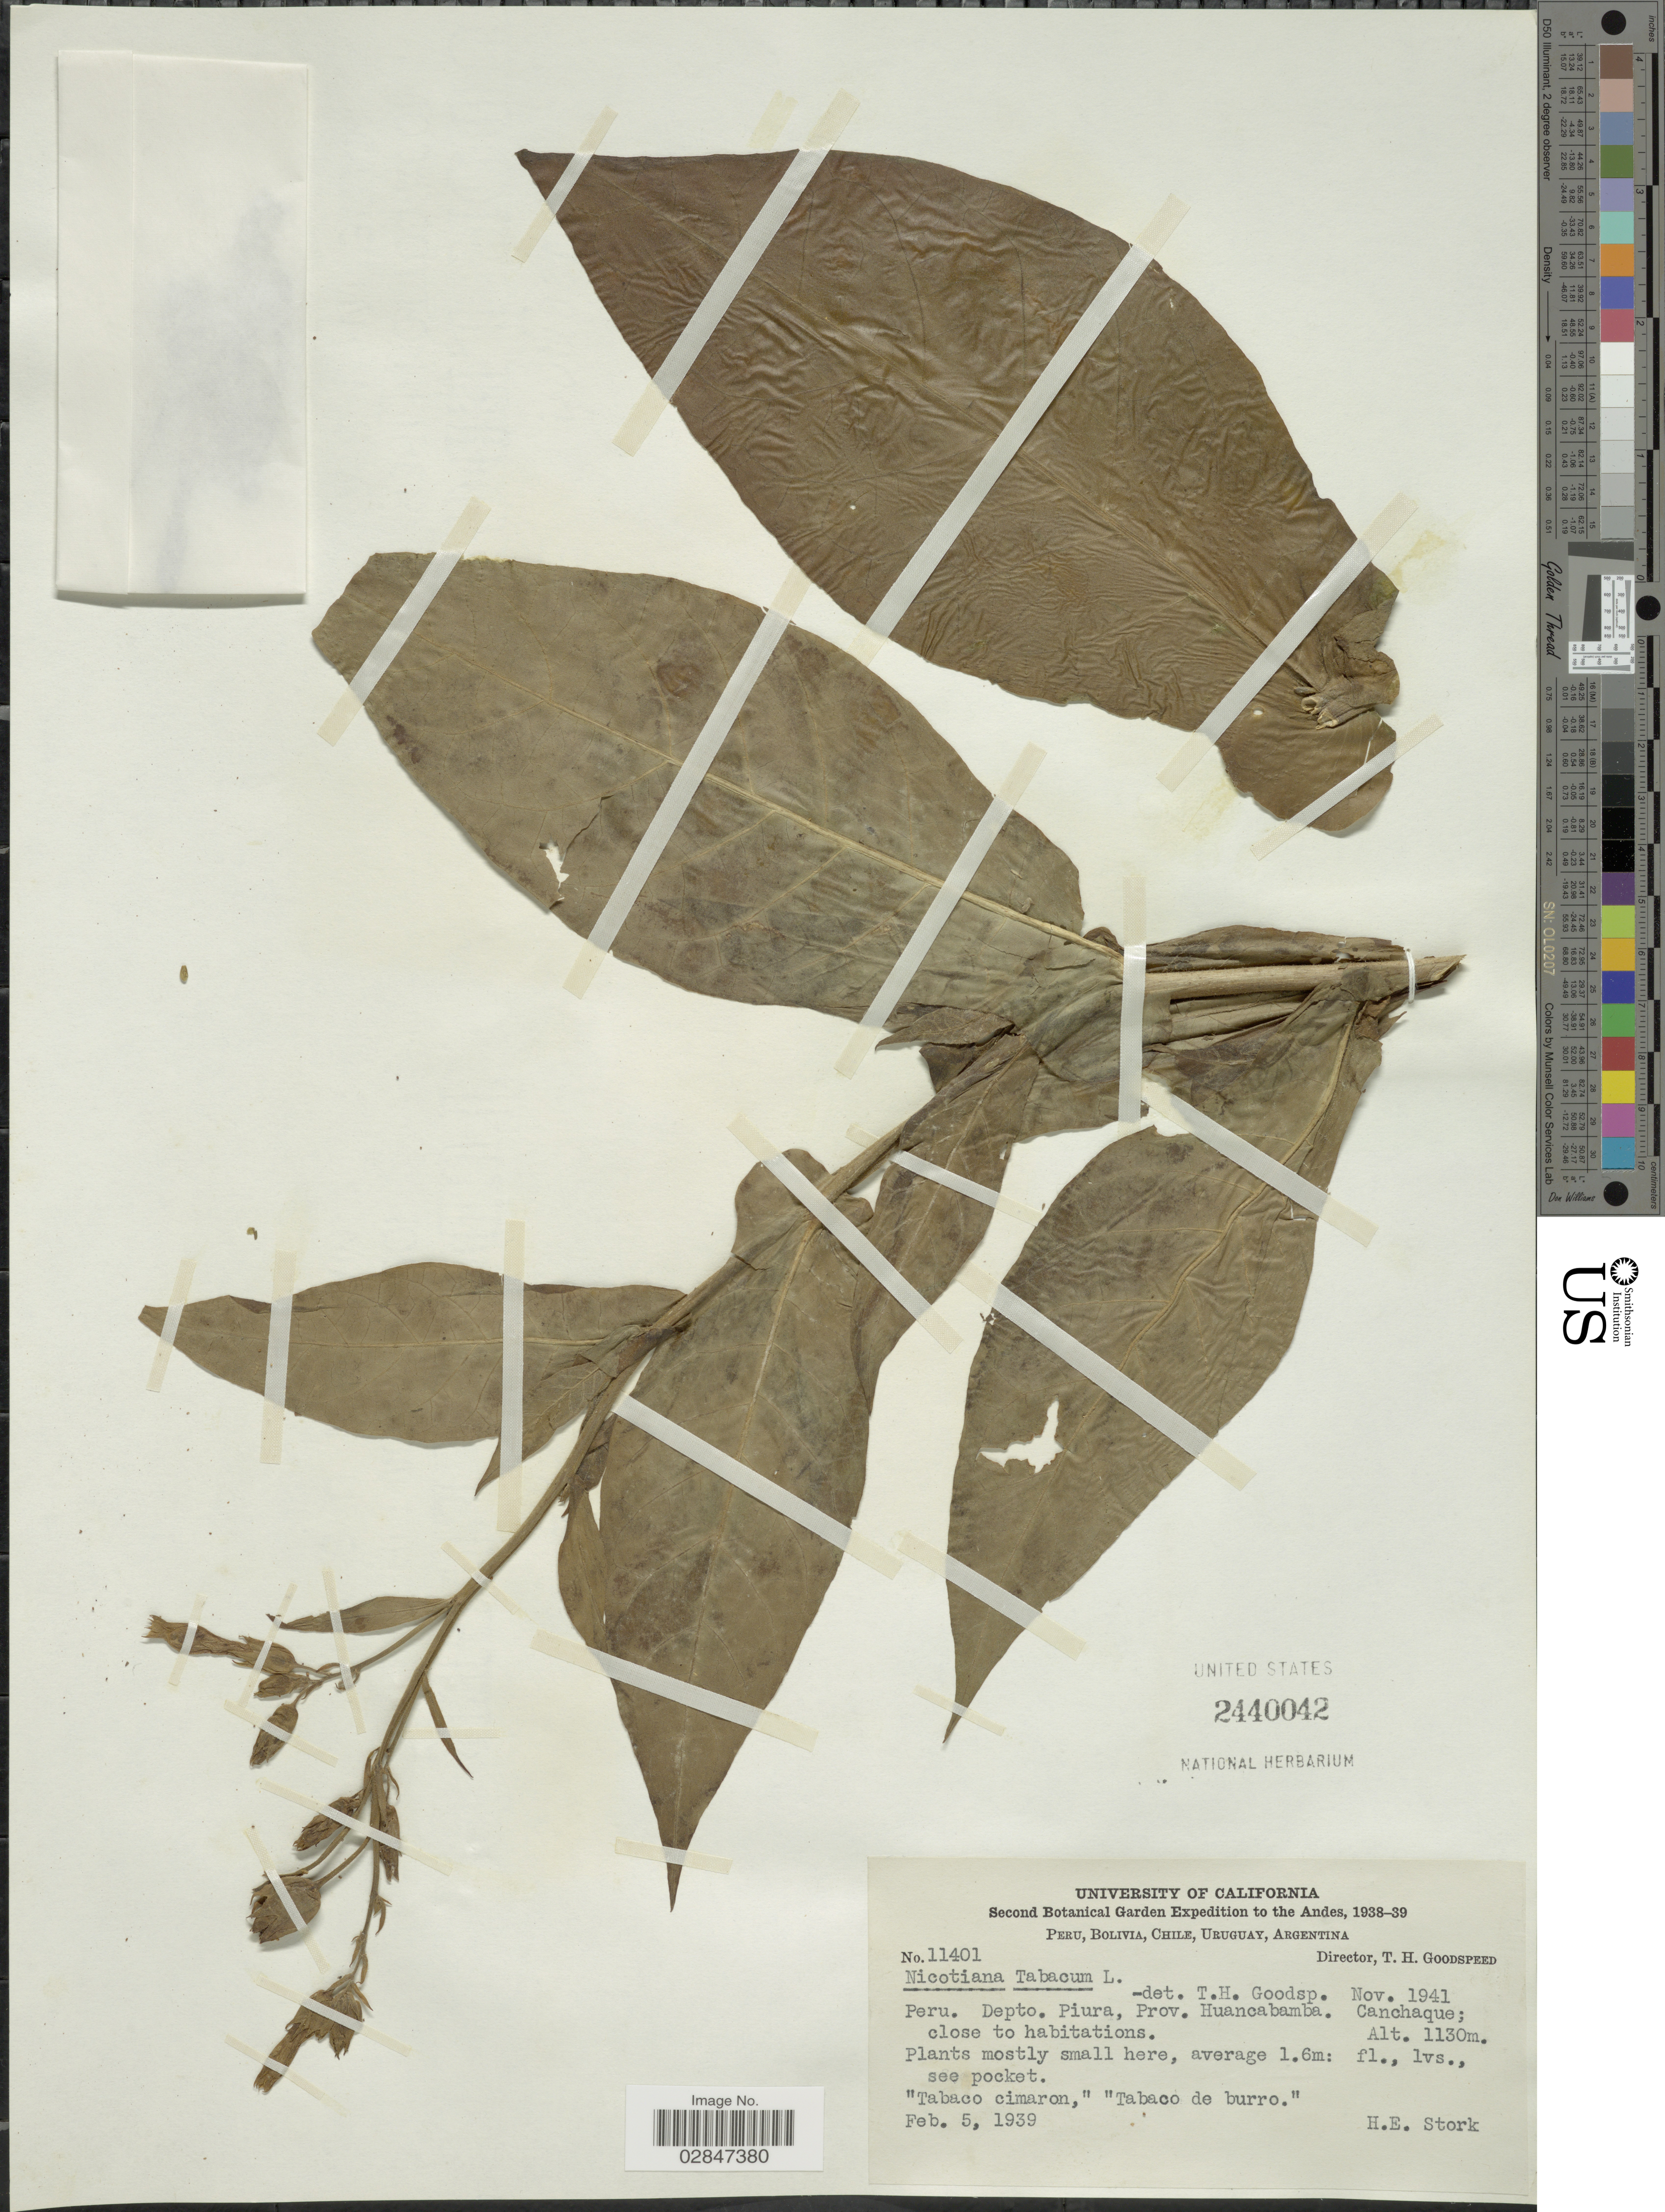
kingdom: Plantae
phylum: Tracheophyta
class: Magnoliopsida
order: Solanales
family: Solanaceae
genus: Nicotiana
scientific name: Nicotiana tabacum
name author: L.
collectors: H. E. Stork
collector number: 11401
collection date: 1939-02-05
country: Peru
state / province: Piura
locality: The Andes, Depto. Piura, Prov. Huancabamba, Canchaque.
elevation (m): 1130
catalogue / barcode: US 2440042